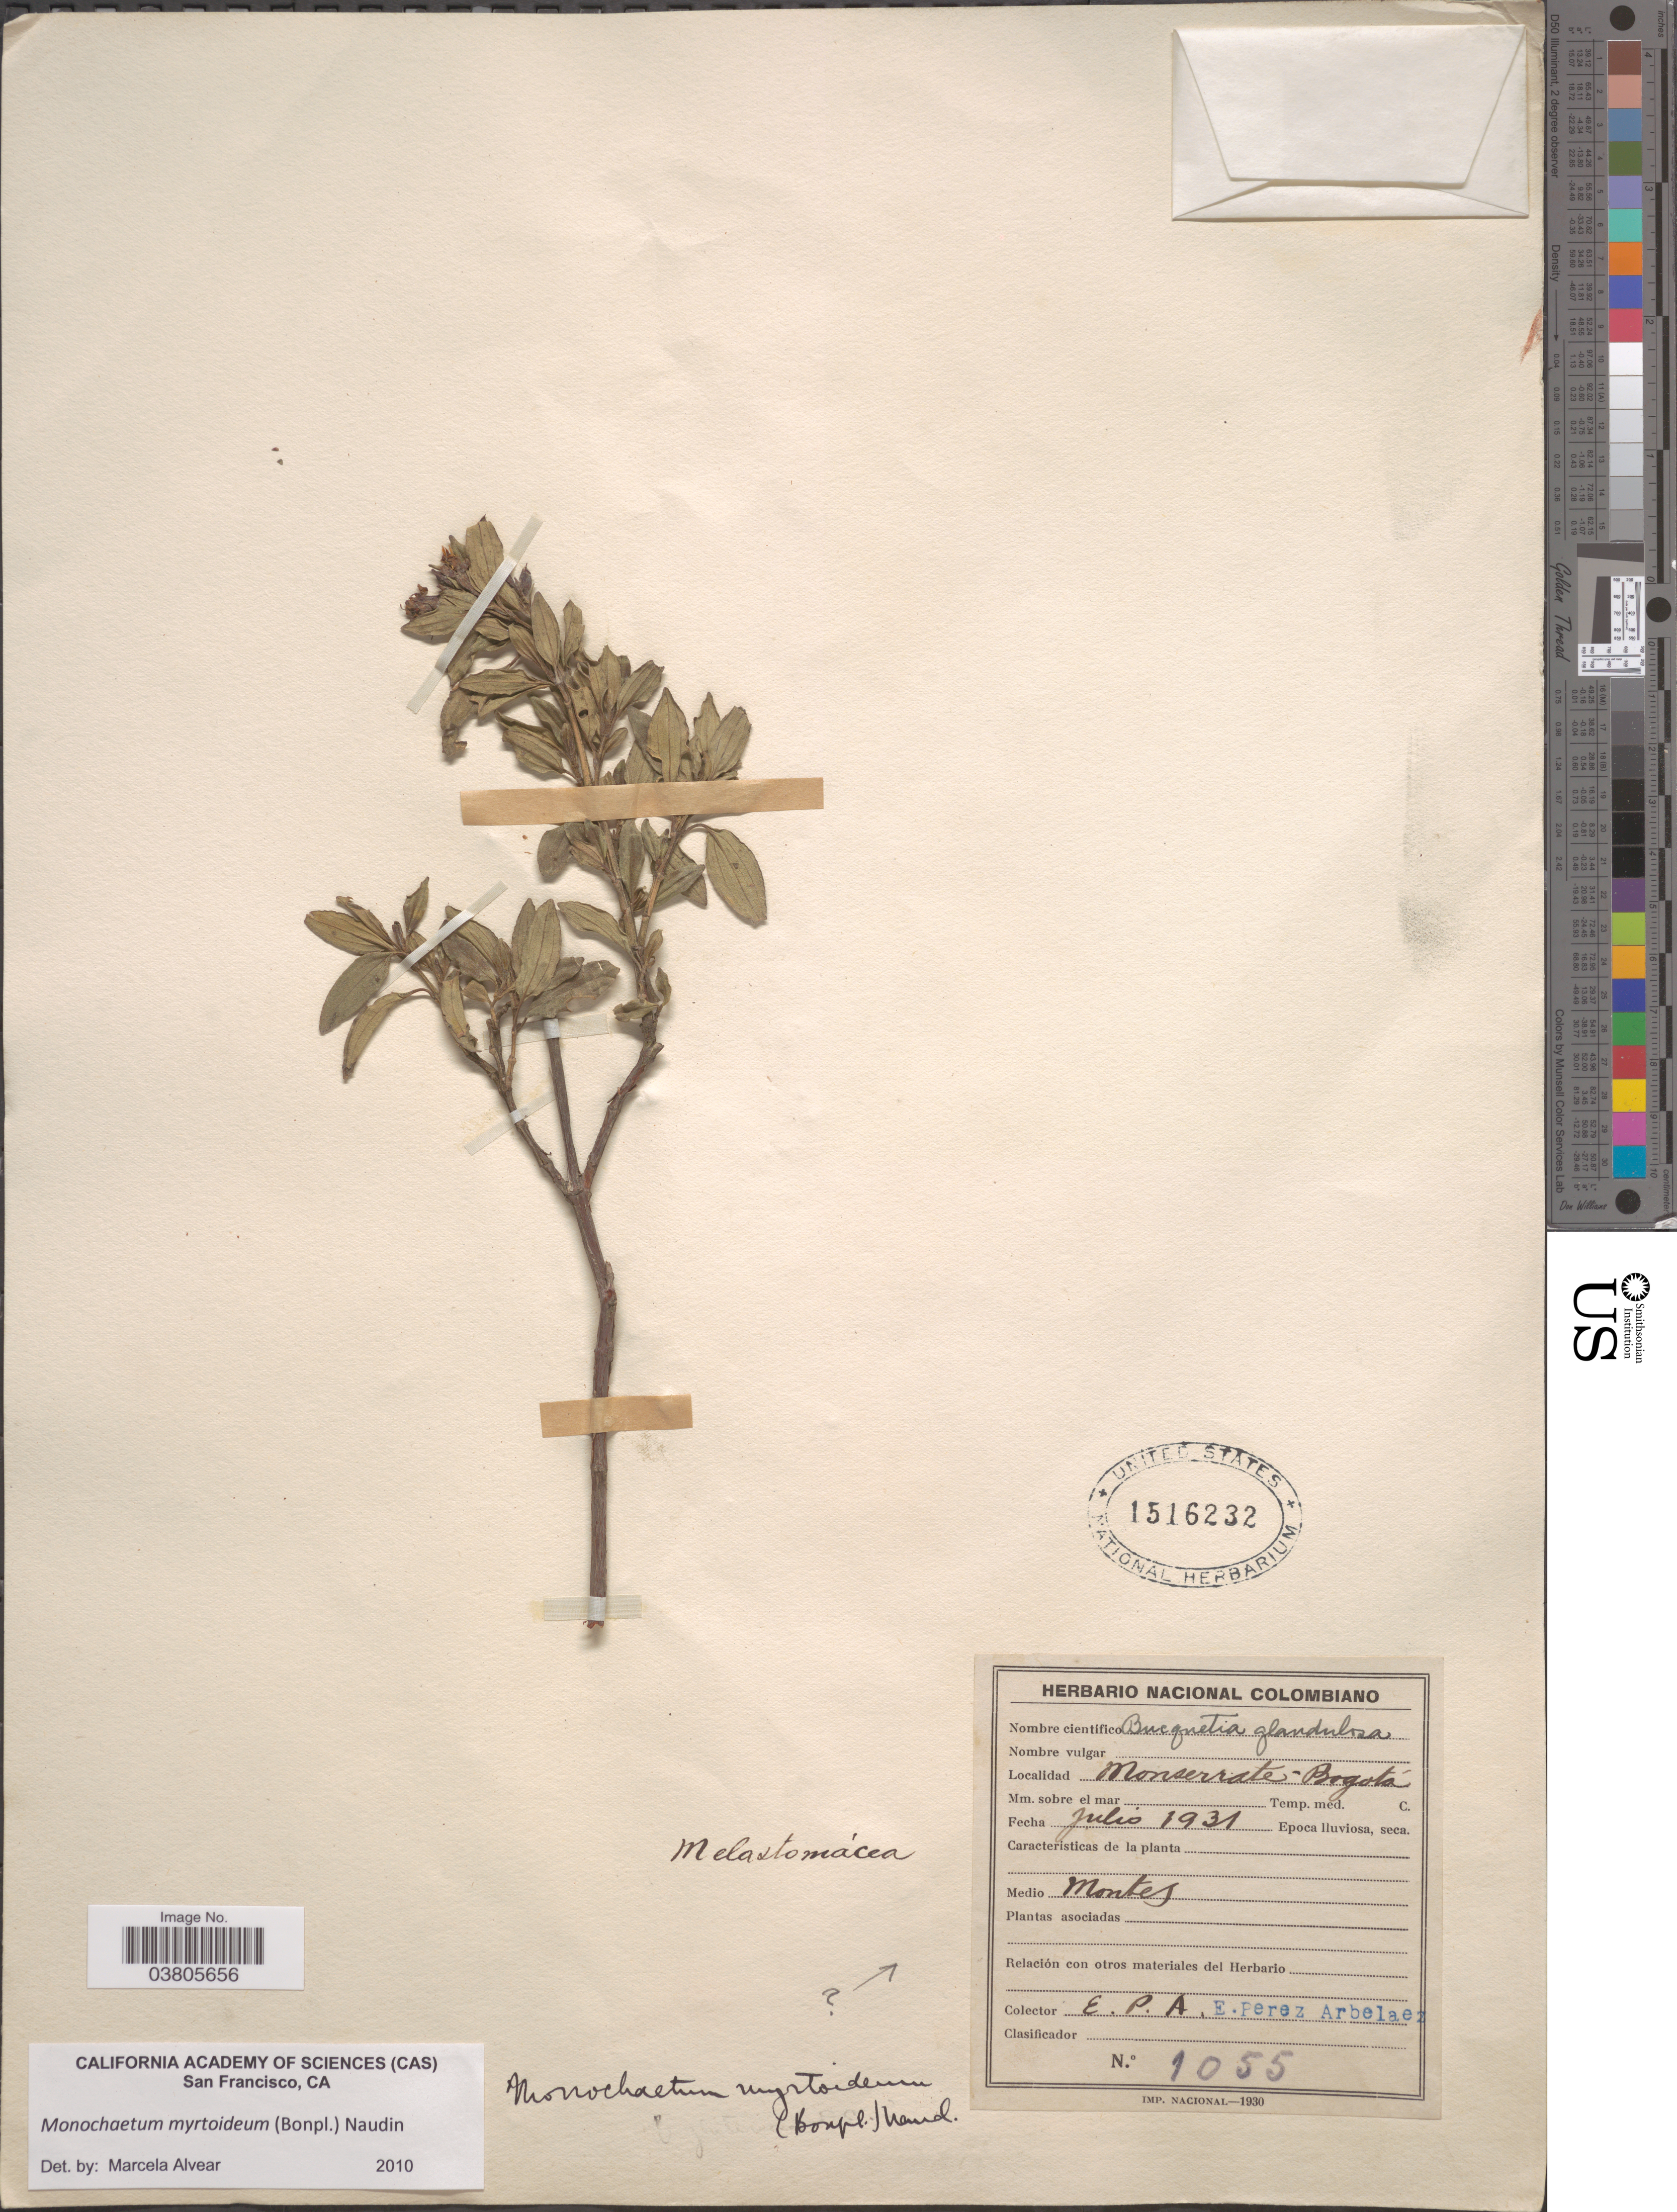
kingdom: Plantae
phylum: Tracheophyta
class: Magnoliopsida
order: Myrtales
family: Melastomataceae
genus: Monochaetum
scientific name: Monochaetum myrtoideum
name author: Naudin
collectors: E. Pérez Arbeláez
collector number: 1055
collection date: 1931-07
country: Colombia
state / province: Bogota D.C.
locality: Monserrate-Bogotá.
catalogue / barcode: US 1516232